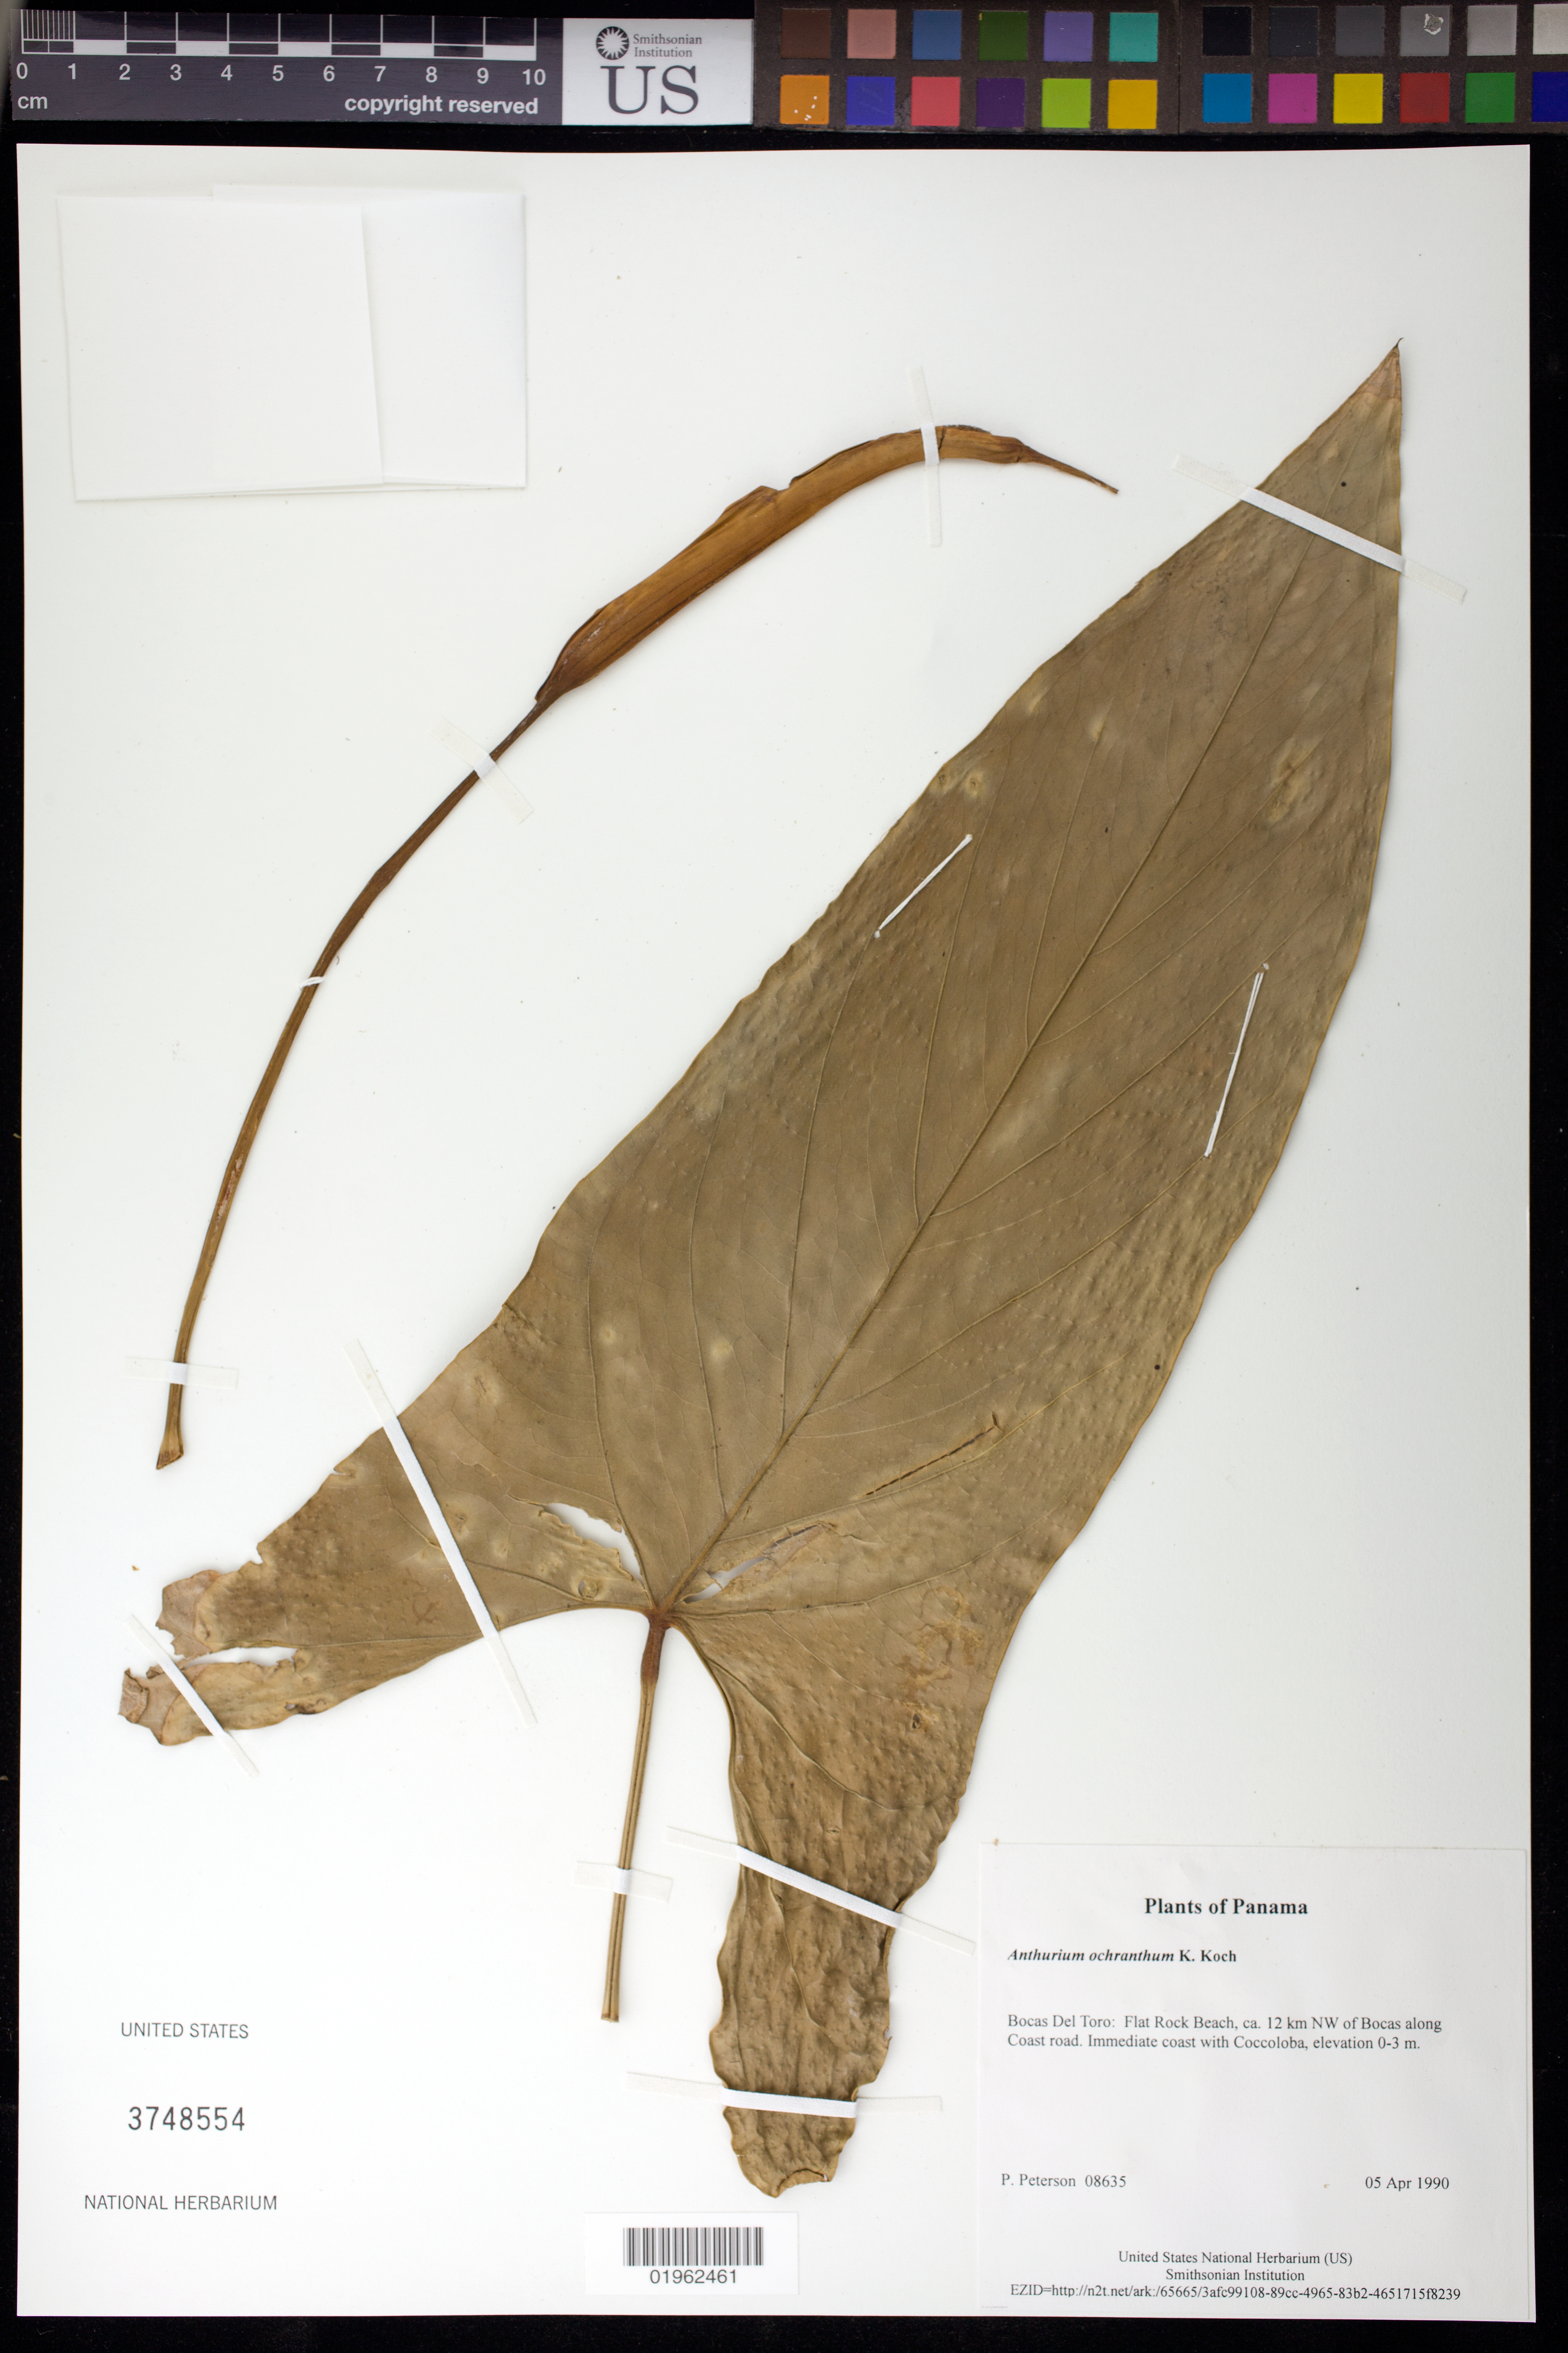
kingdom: Plantae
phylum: Tracheophyta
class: Liliopsida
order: Alismatales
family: Araceae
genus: Anthurium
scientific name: Anthurium ochranthum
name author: K. Koch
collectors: P. M. Peterson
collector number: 08635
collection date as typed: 05 Apr 1990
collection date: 1990-04-05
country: Panama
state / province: Bocas del Toro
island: Colón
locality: Flat Rock Beach, ca. 12 km NW of Bocas along Coast road.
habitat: Immediate coast with Coccoloba, elevation 0-3 m.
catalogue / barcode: US 3748554